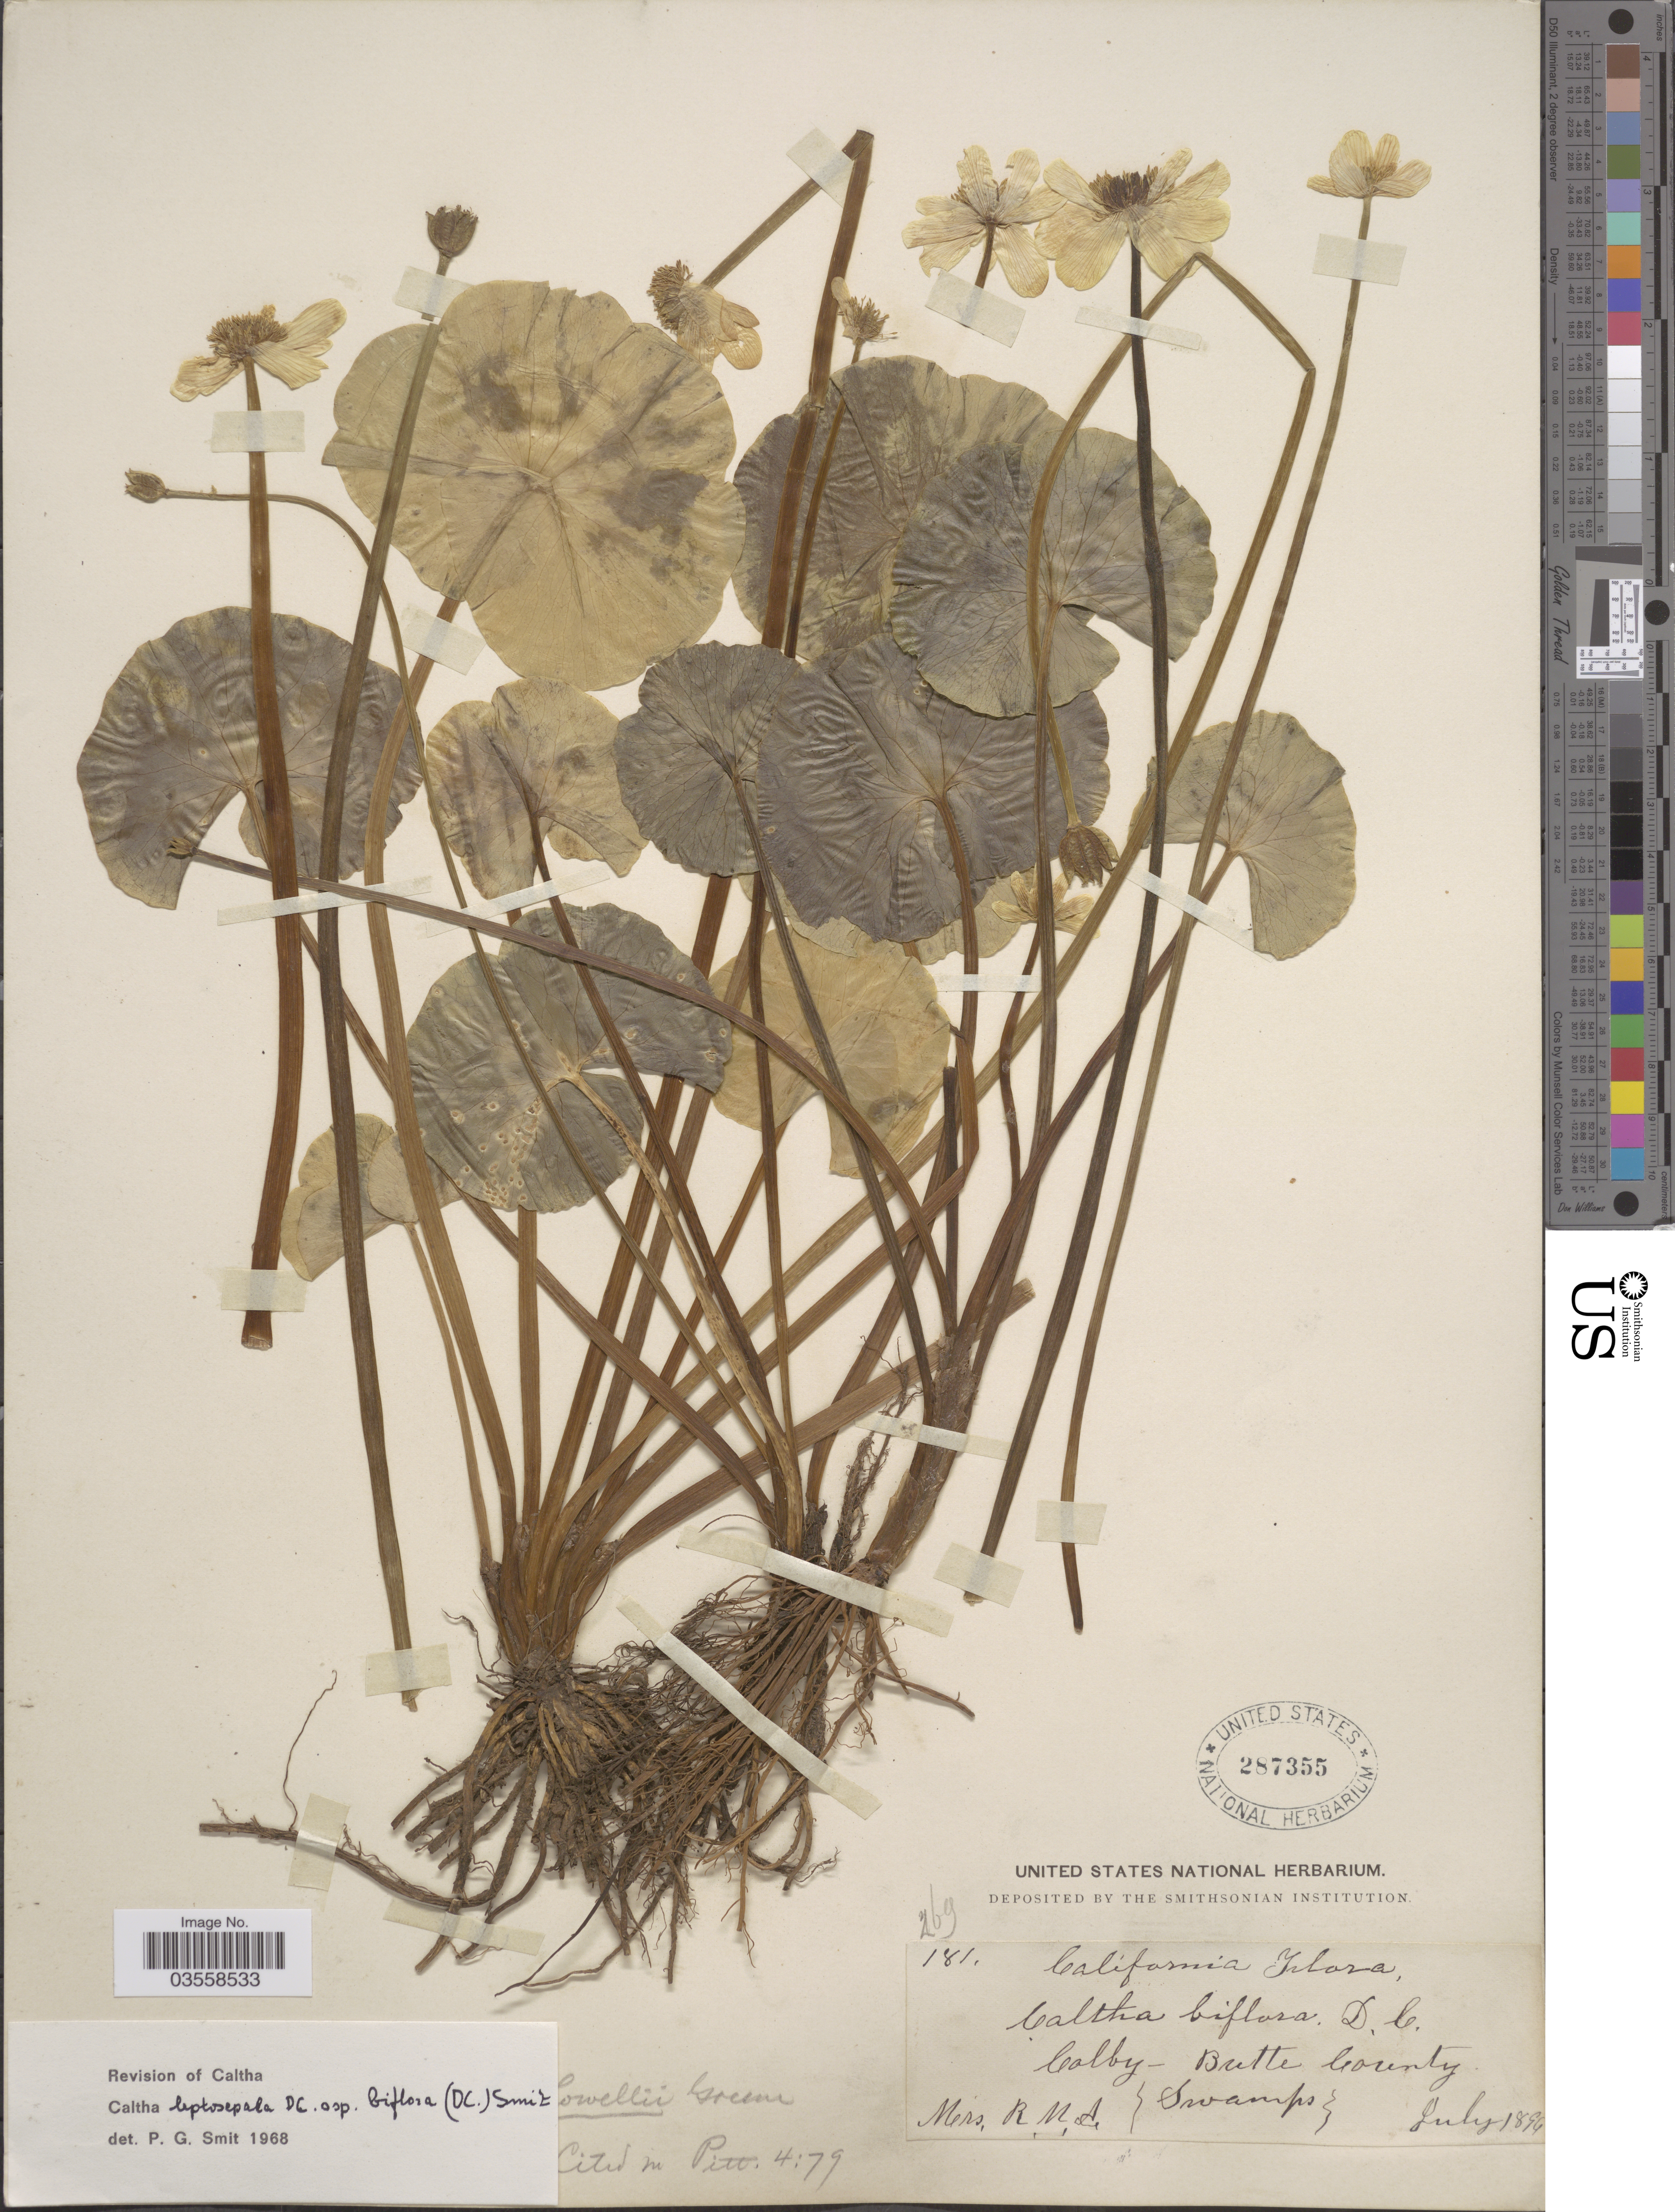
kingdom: Plantae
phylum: Tracheophyta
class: Magnoliopsida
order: Ranunculales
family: Ranunculaceae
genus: Caltha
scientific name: Caltha leptosepala subsp. biflora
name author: DC.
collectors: R. M. A.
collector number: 181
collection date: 1896-07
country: United States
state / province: California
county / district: Butte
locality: Colby - Butte County.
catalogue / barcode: US 287355